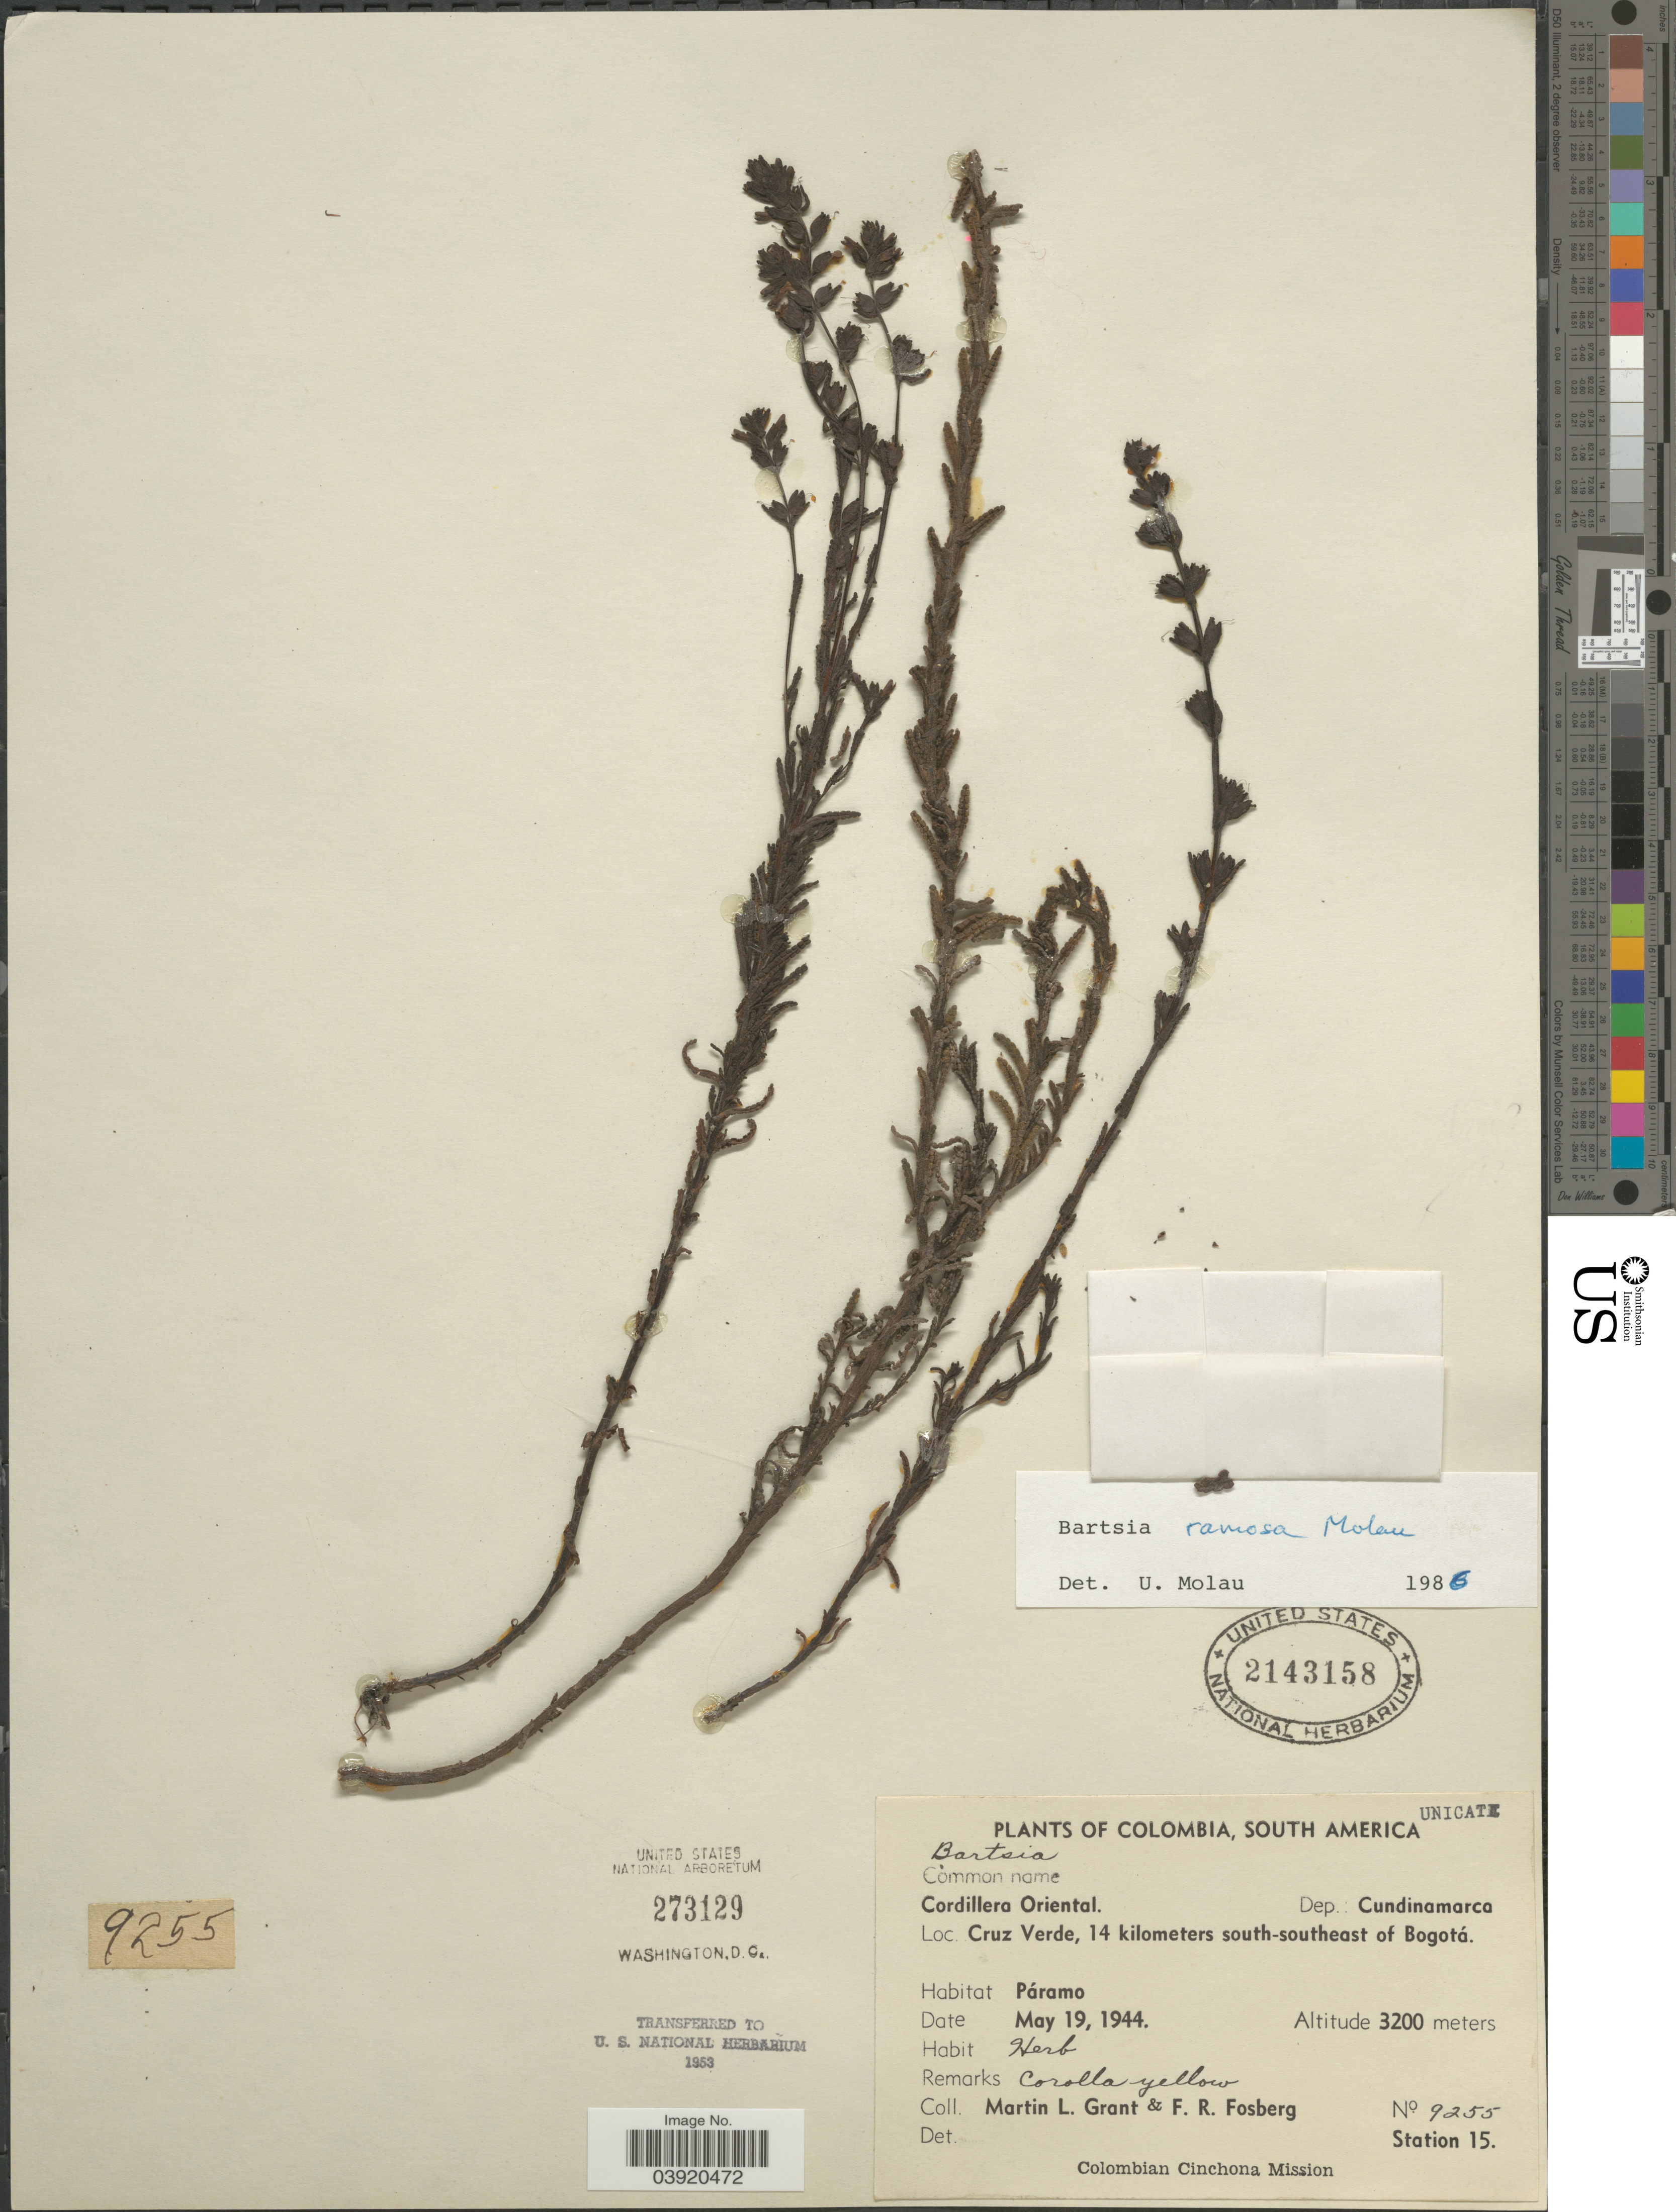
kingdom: Plantae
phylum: Tracheophyta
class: Magnoliopsida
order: Lamiales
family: Orobanchaceae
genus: Bartsia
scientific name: Bartsia ramosa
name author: Molau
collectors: M. L. Grant & F. R. Fosberg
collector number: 9255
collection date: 1944-05-19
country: Colombia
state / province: Cundinamarca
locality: Cordillera Oriental. Dep.: Cundinamarca. Cruz Verde, 14 kilometers south-southeast of Bogotá.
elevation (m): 3200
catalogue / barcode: US 2143158